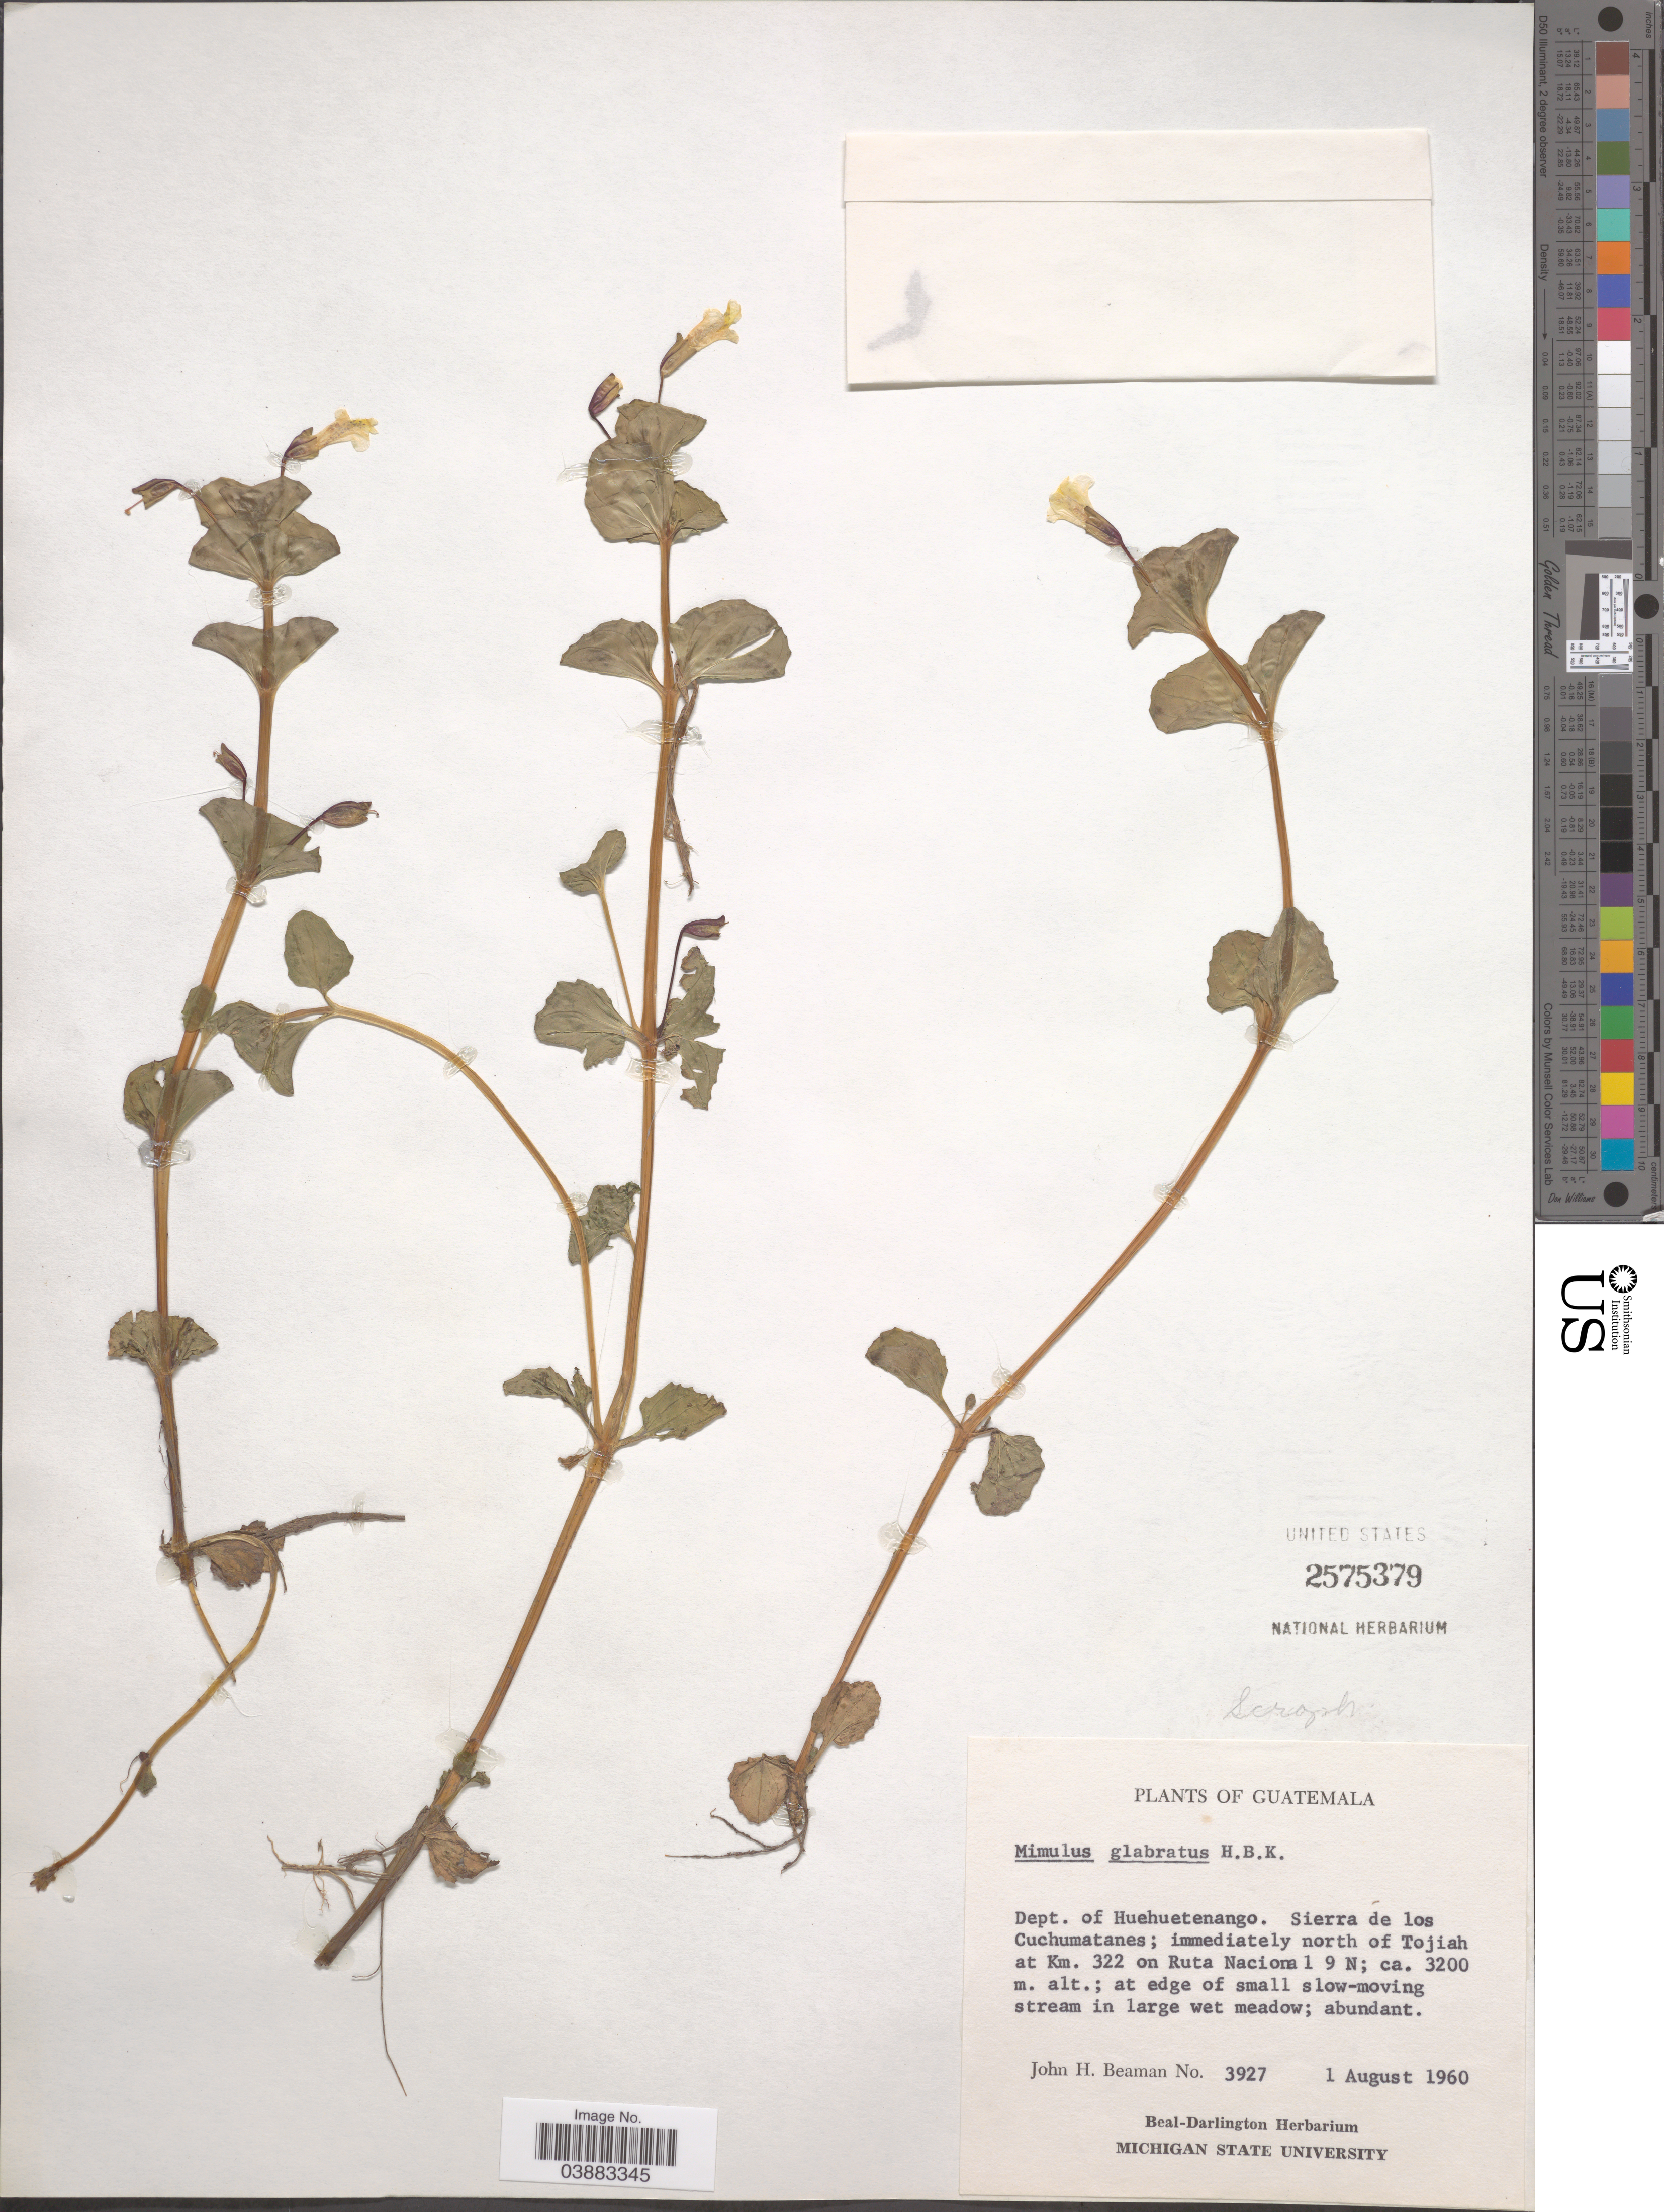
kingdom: Plantae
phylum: Tracheophyta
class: Magnoliopsida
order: Lamiales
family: Phrymaceae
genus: Mimulus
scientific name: Mimulus glabratus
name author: Kunth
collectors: J. H. Beaman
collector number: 3927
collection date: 1960-08-01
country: Guatemala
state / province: Huehuetenango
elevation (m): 3200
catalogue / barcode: US 2575379